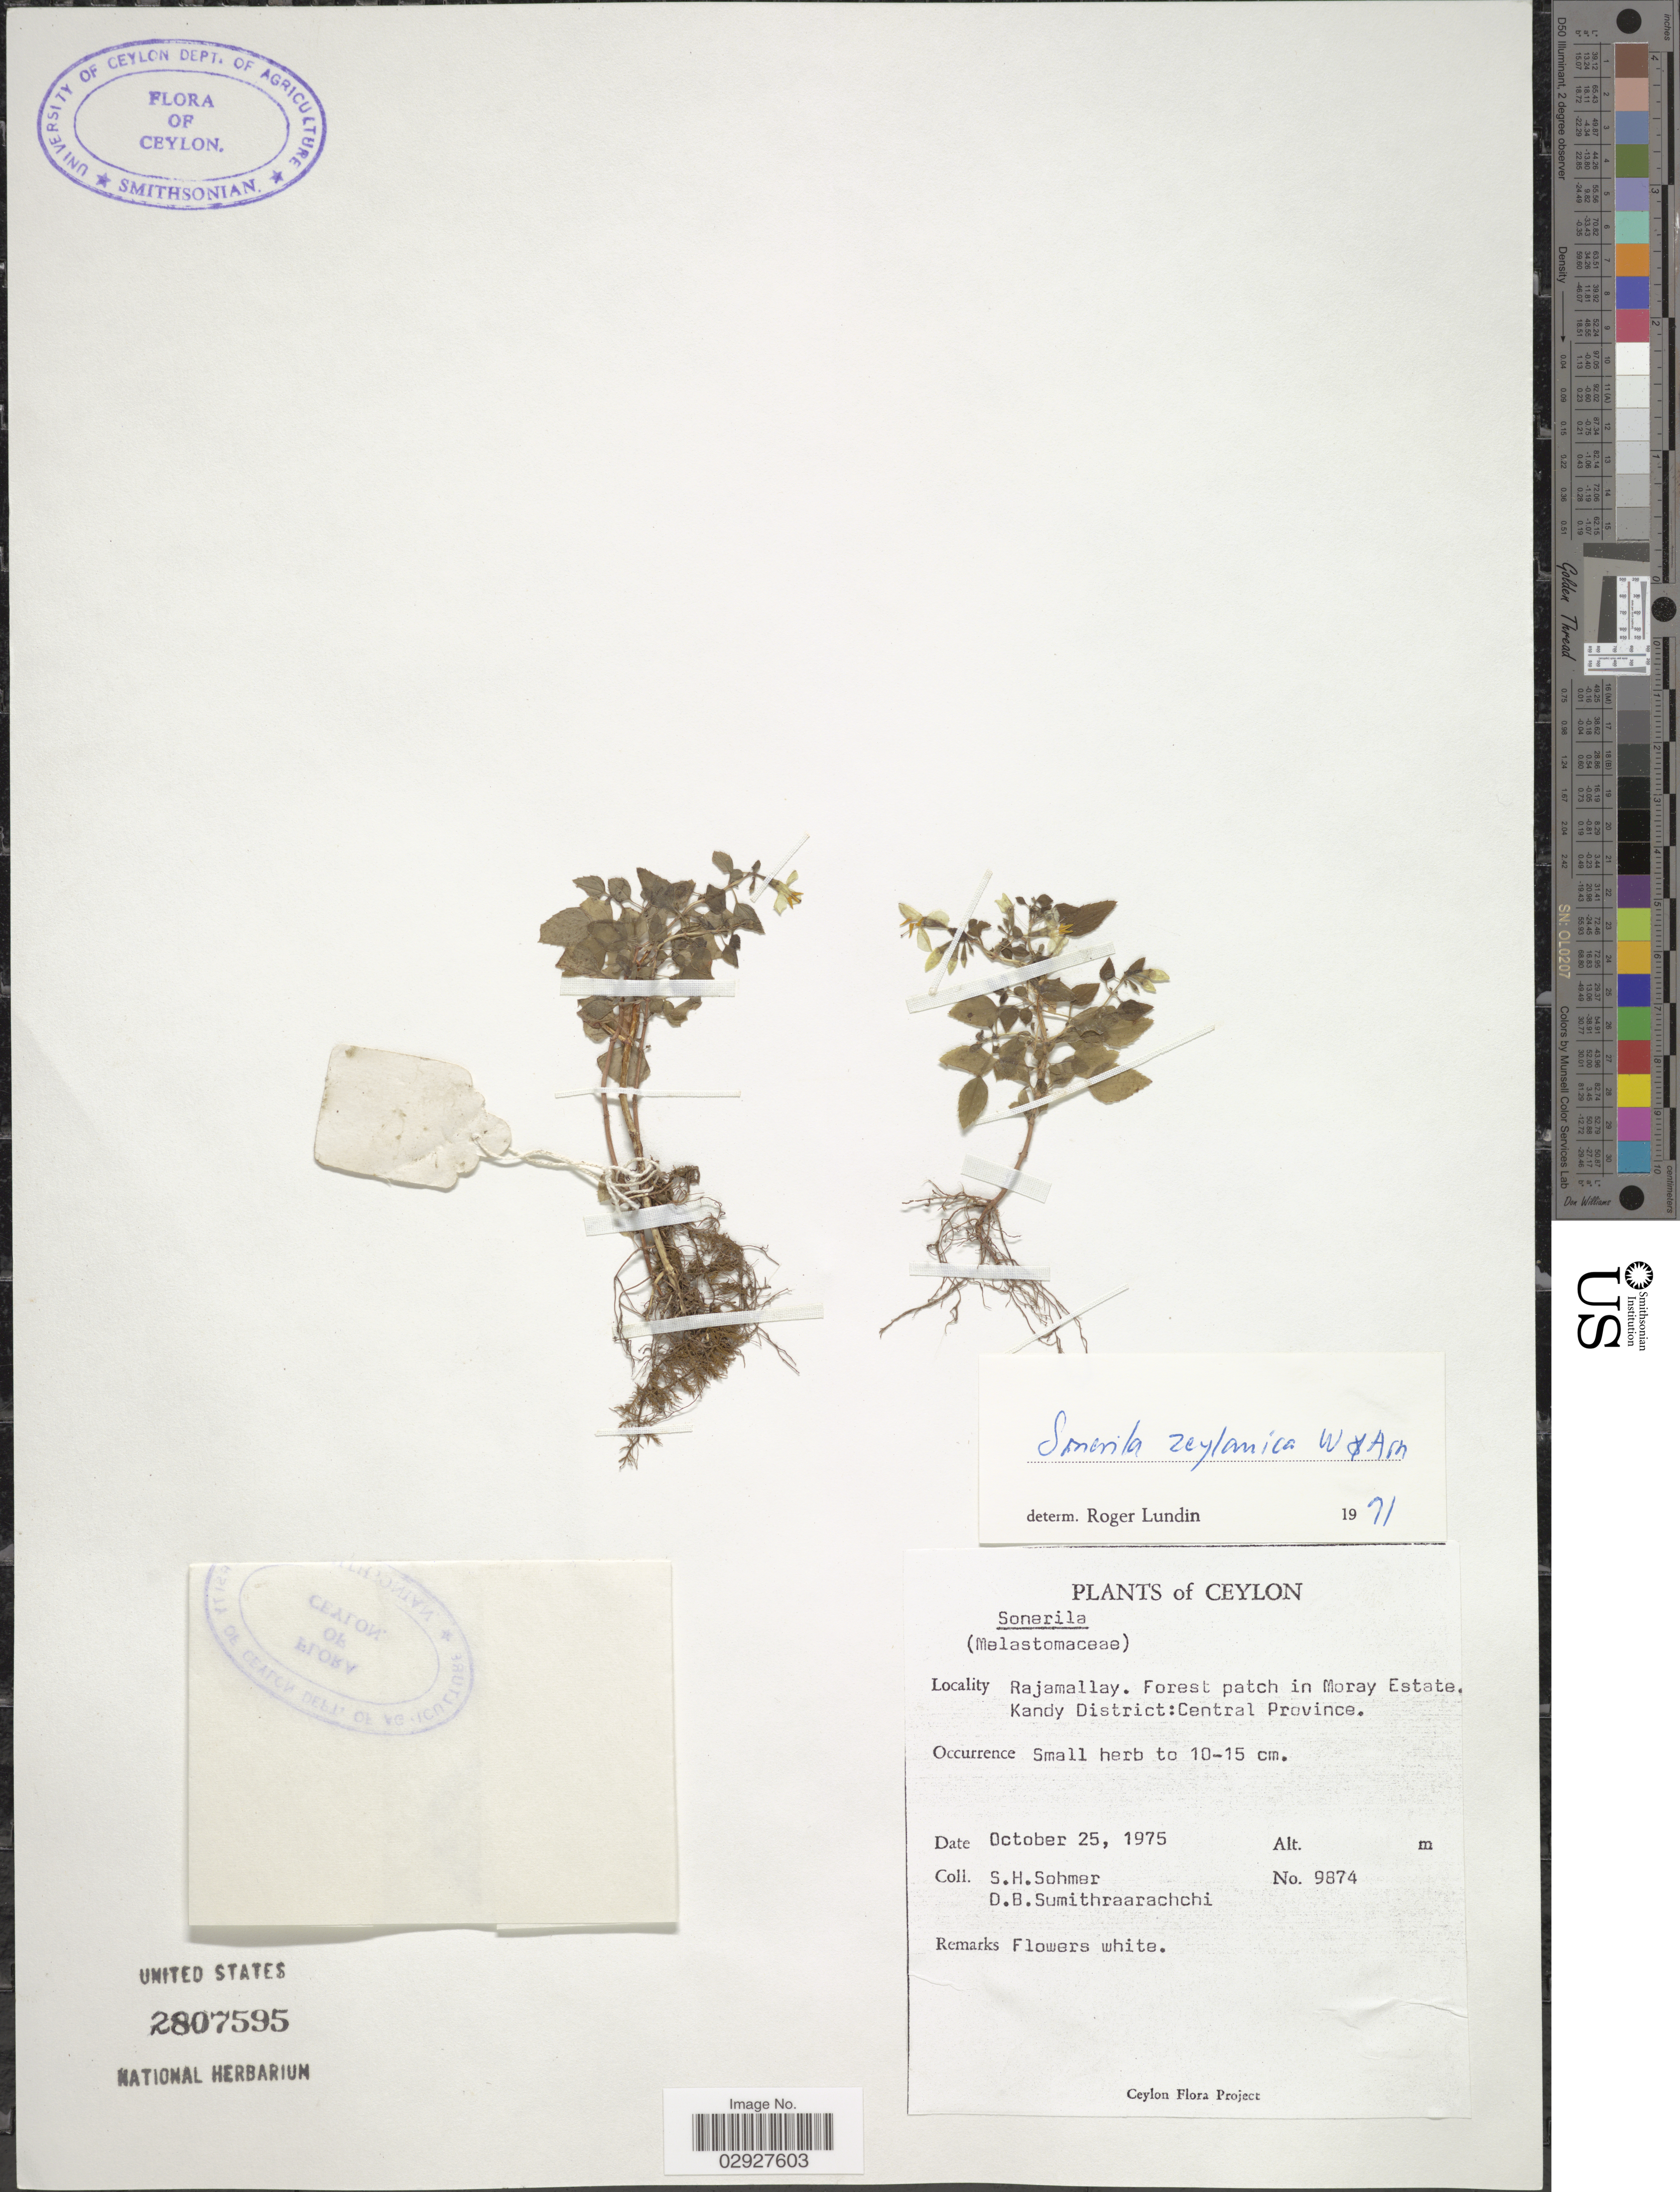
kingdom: Plantae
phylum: Tracheophyta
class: Magnoliopsida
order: Myrtales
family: Melastomataceae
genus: Sonerila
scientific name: Sonerila zeylanica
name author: Wight & Arn.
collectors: S. H. Sohmer & D. B. Sumithraarachchi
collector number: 9874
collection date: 1975-10-25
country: Sri Lanka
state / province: Central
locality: Ceylon. Rajamallay. Forest patch on Moray Estate. Kandy District.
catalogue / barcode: US 2807595